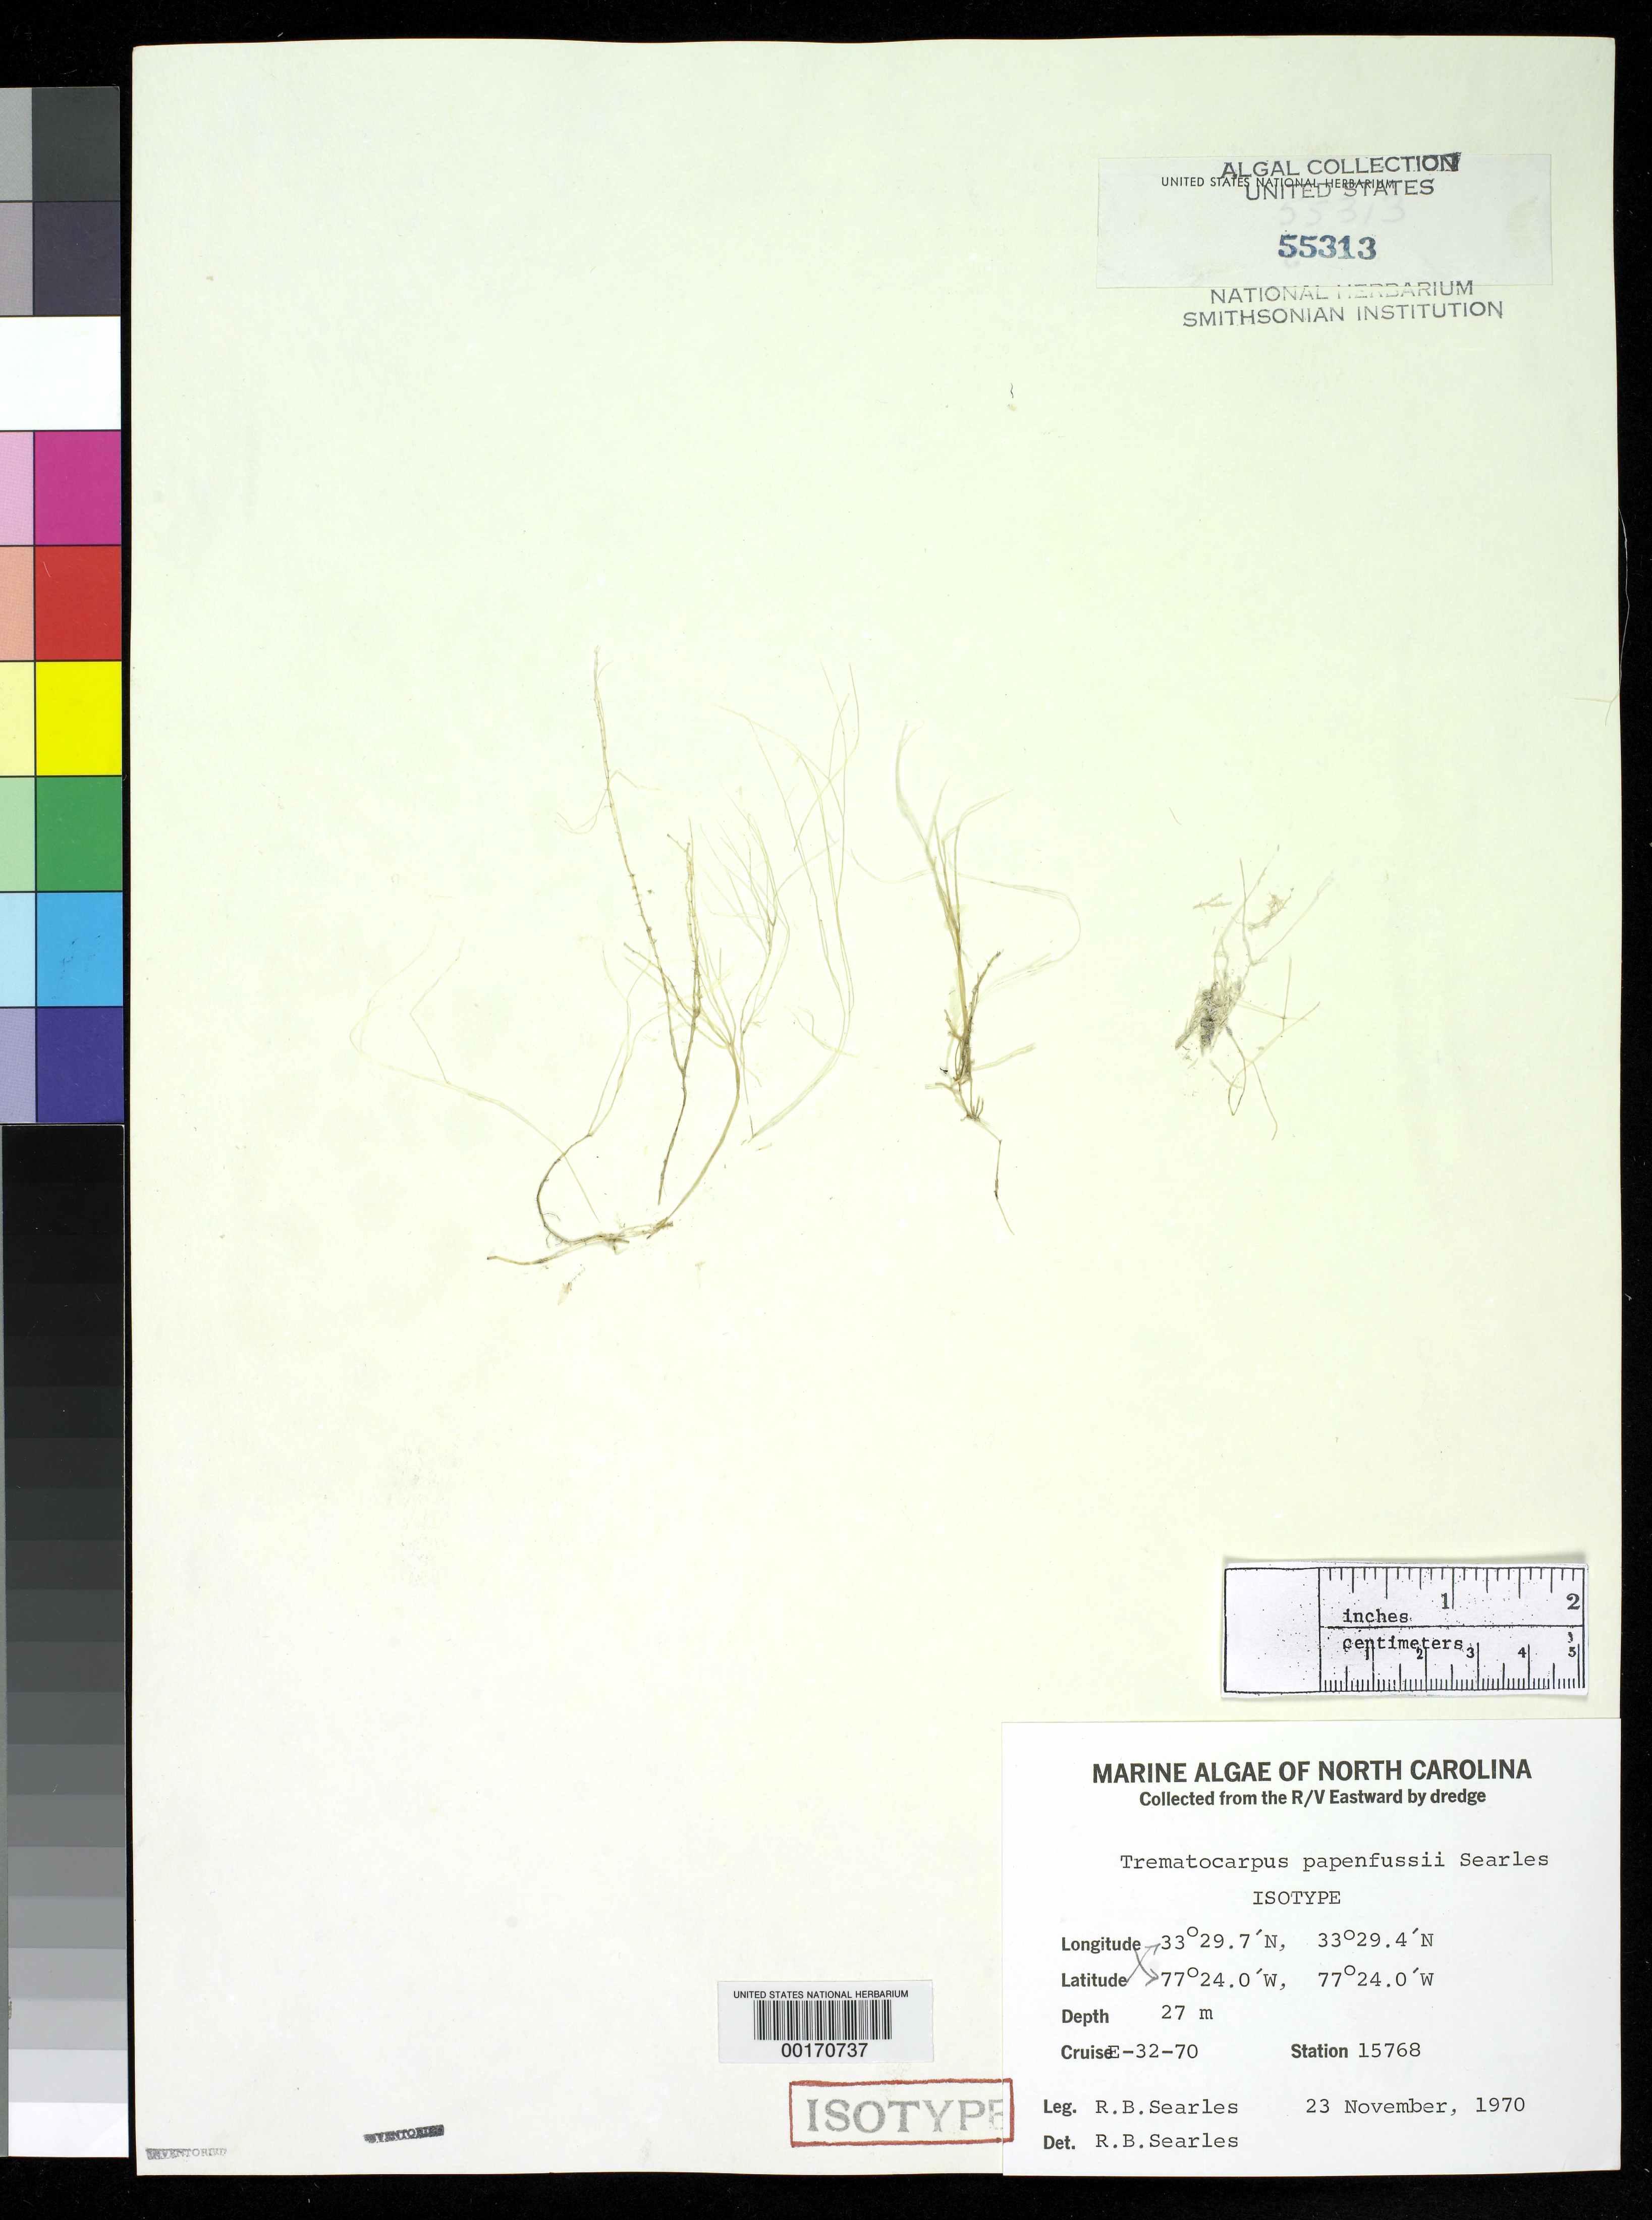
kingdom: Plantae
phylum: Rhodophyta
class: Florideophyceae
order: Gigartinales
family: Sarcodiaceae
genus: Trematocarpus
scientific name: Trematocarpus papenfussii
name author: Searles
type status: Isotype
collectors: R. Searles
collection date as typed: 23 Nov 1970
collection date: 1970-11-23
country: United States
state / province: North Carolina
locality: Atlantic Ocean, off Cape Fear.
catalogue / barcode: US 55313